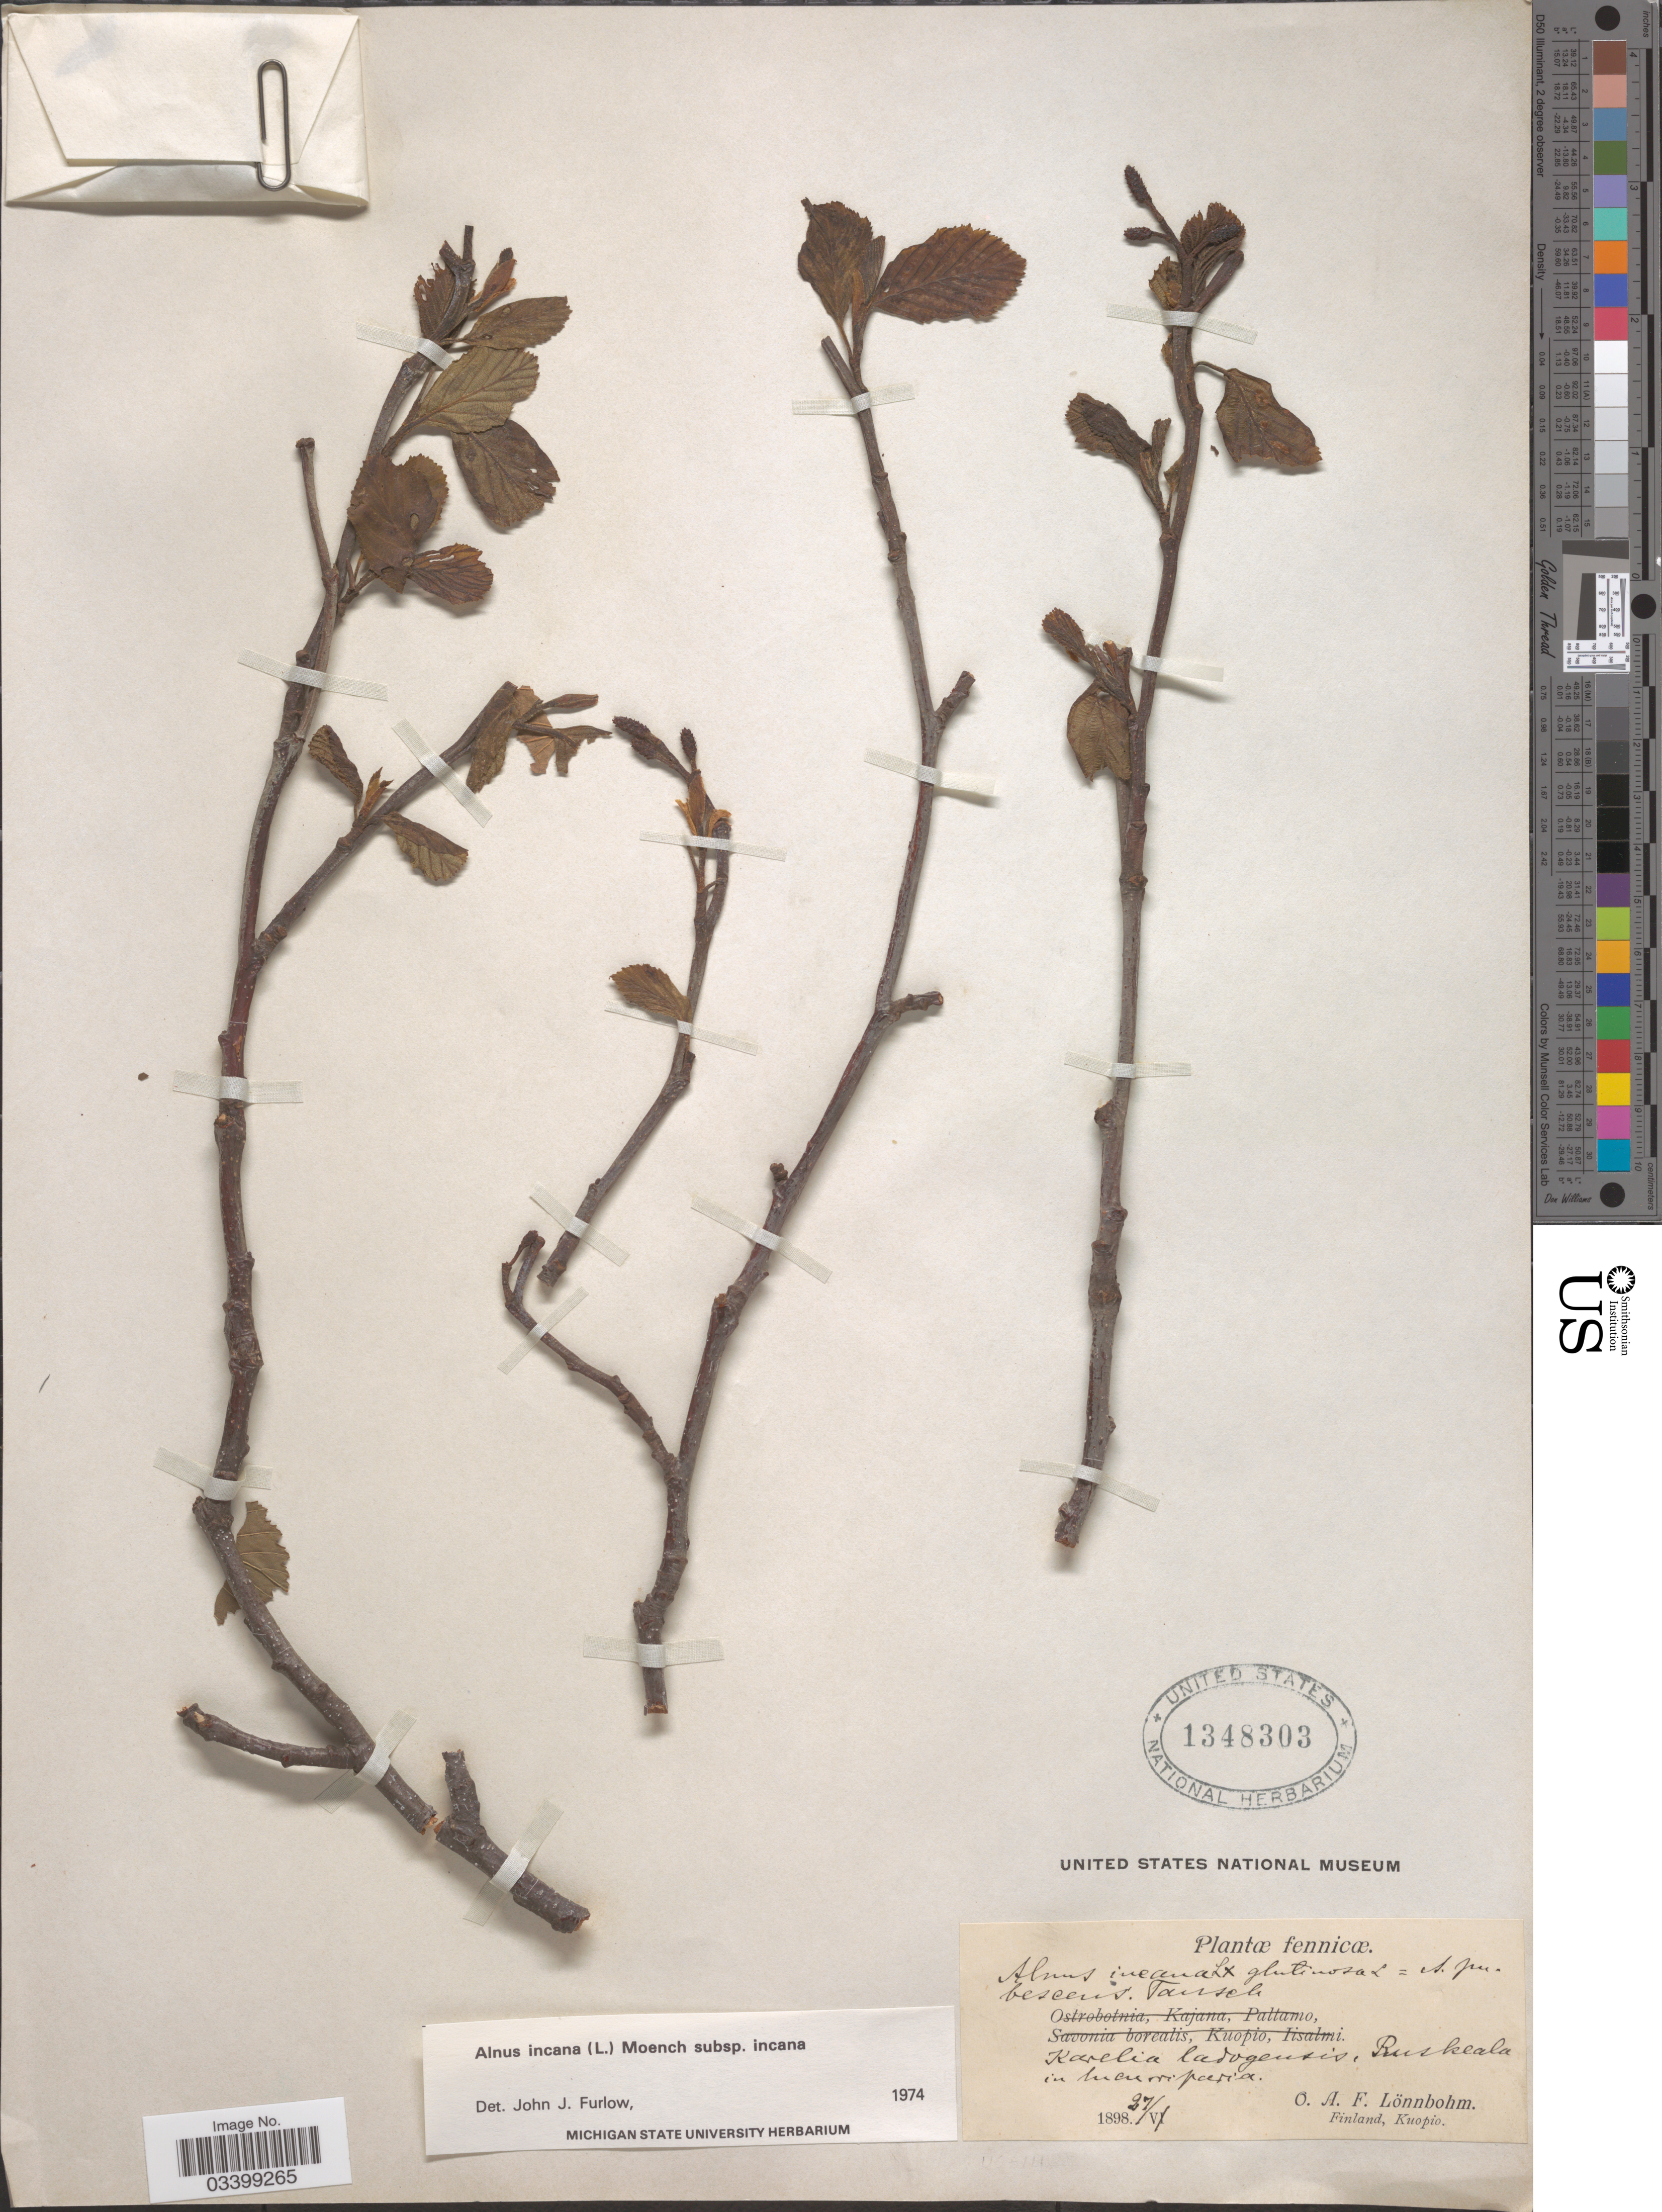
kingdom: Plantae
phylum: Tracheophyta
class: Magnoliopsida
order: Fagales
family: Betulaceae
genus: Alnus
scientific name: Alnus incana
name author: (L.) Moench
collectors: O. Lönnbohm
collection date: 1898-05-27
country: Finland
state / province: Paijat-Hame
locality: Lahti, Ruskeala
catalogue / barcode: US 1348303